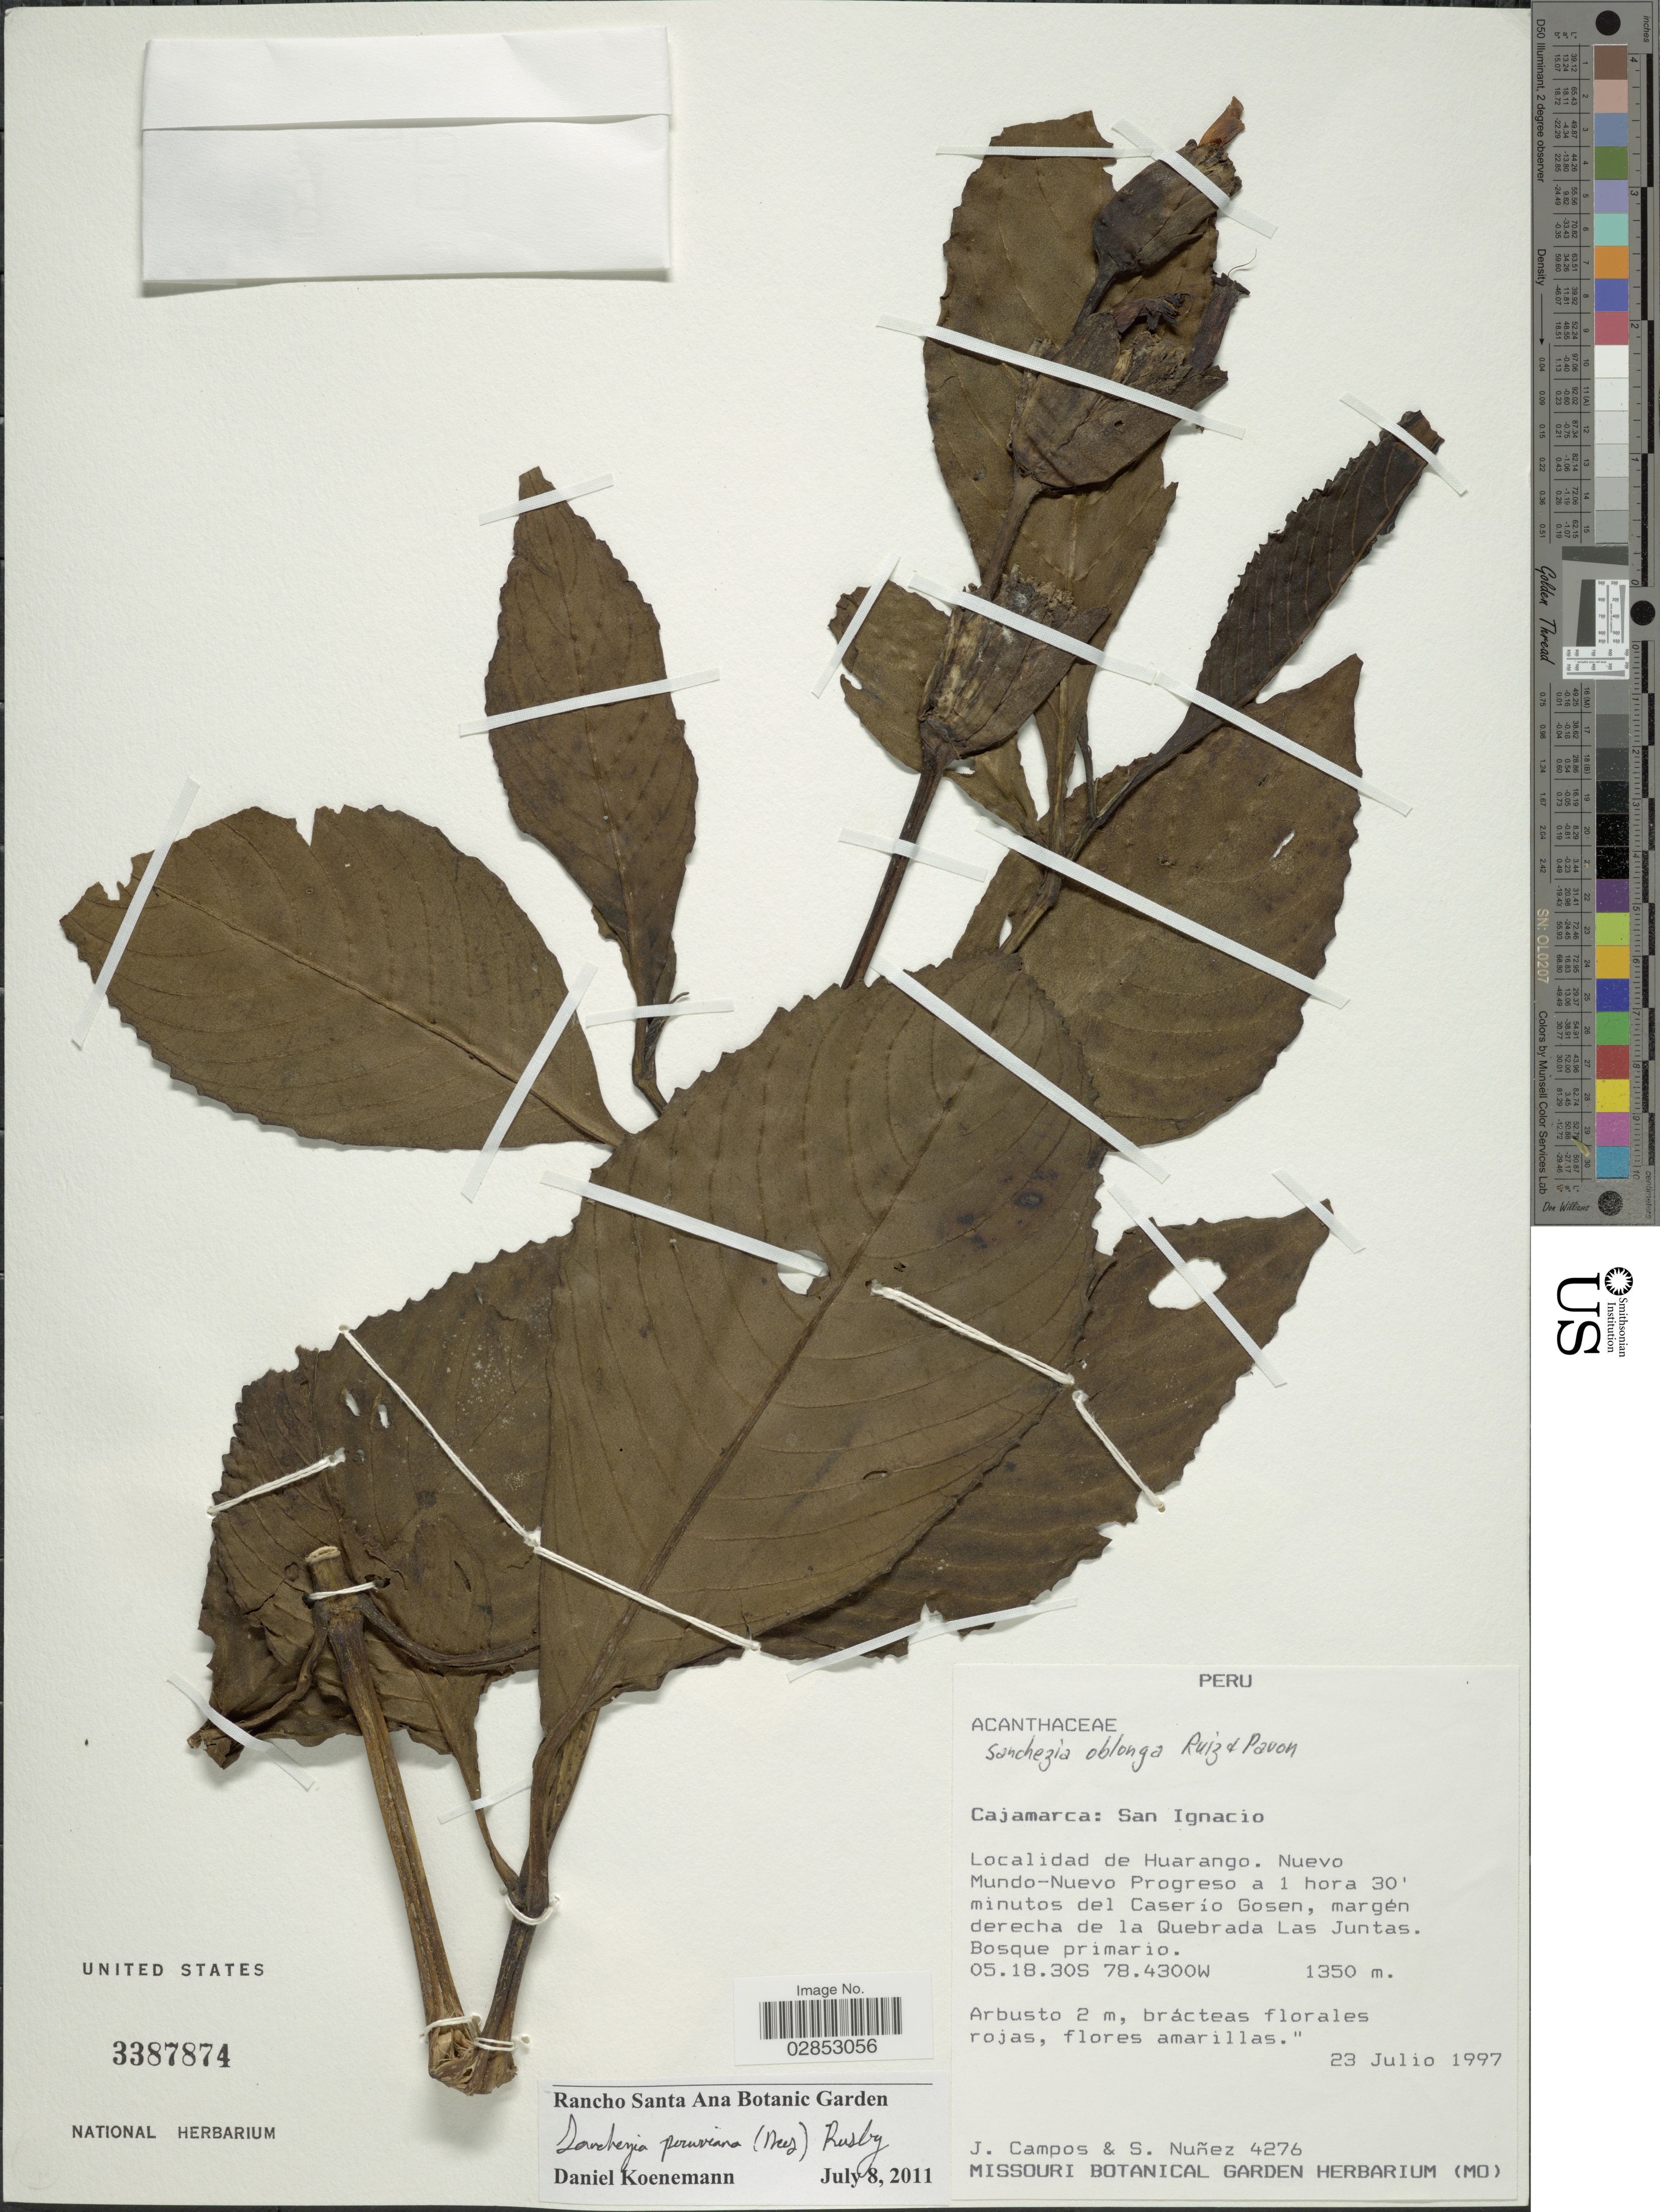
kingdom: Plantae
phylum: Tracheophyta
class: Magnoliopsida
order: Lamiales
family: Acanthaceae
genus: Sanchezia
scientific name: Sanchezia oblonga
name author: Ruiz & Pav.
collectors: J. Campos & S. Nuñez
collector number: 4276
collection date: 1997-07-23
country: Peru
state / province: Cajamarca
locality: San Ignacio, Localidad de Huarango. Nuevo Mundo-Nuevo Progreso a 1 hora 30' minutos del Carío Gosen, margén derecha de la Quebrada Las Juntas.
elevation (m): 1350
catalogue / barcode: US 3387874